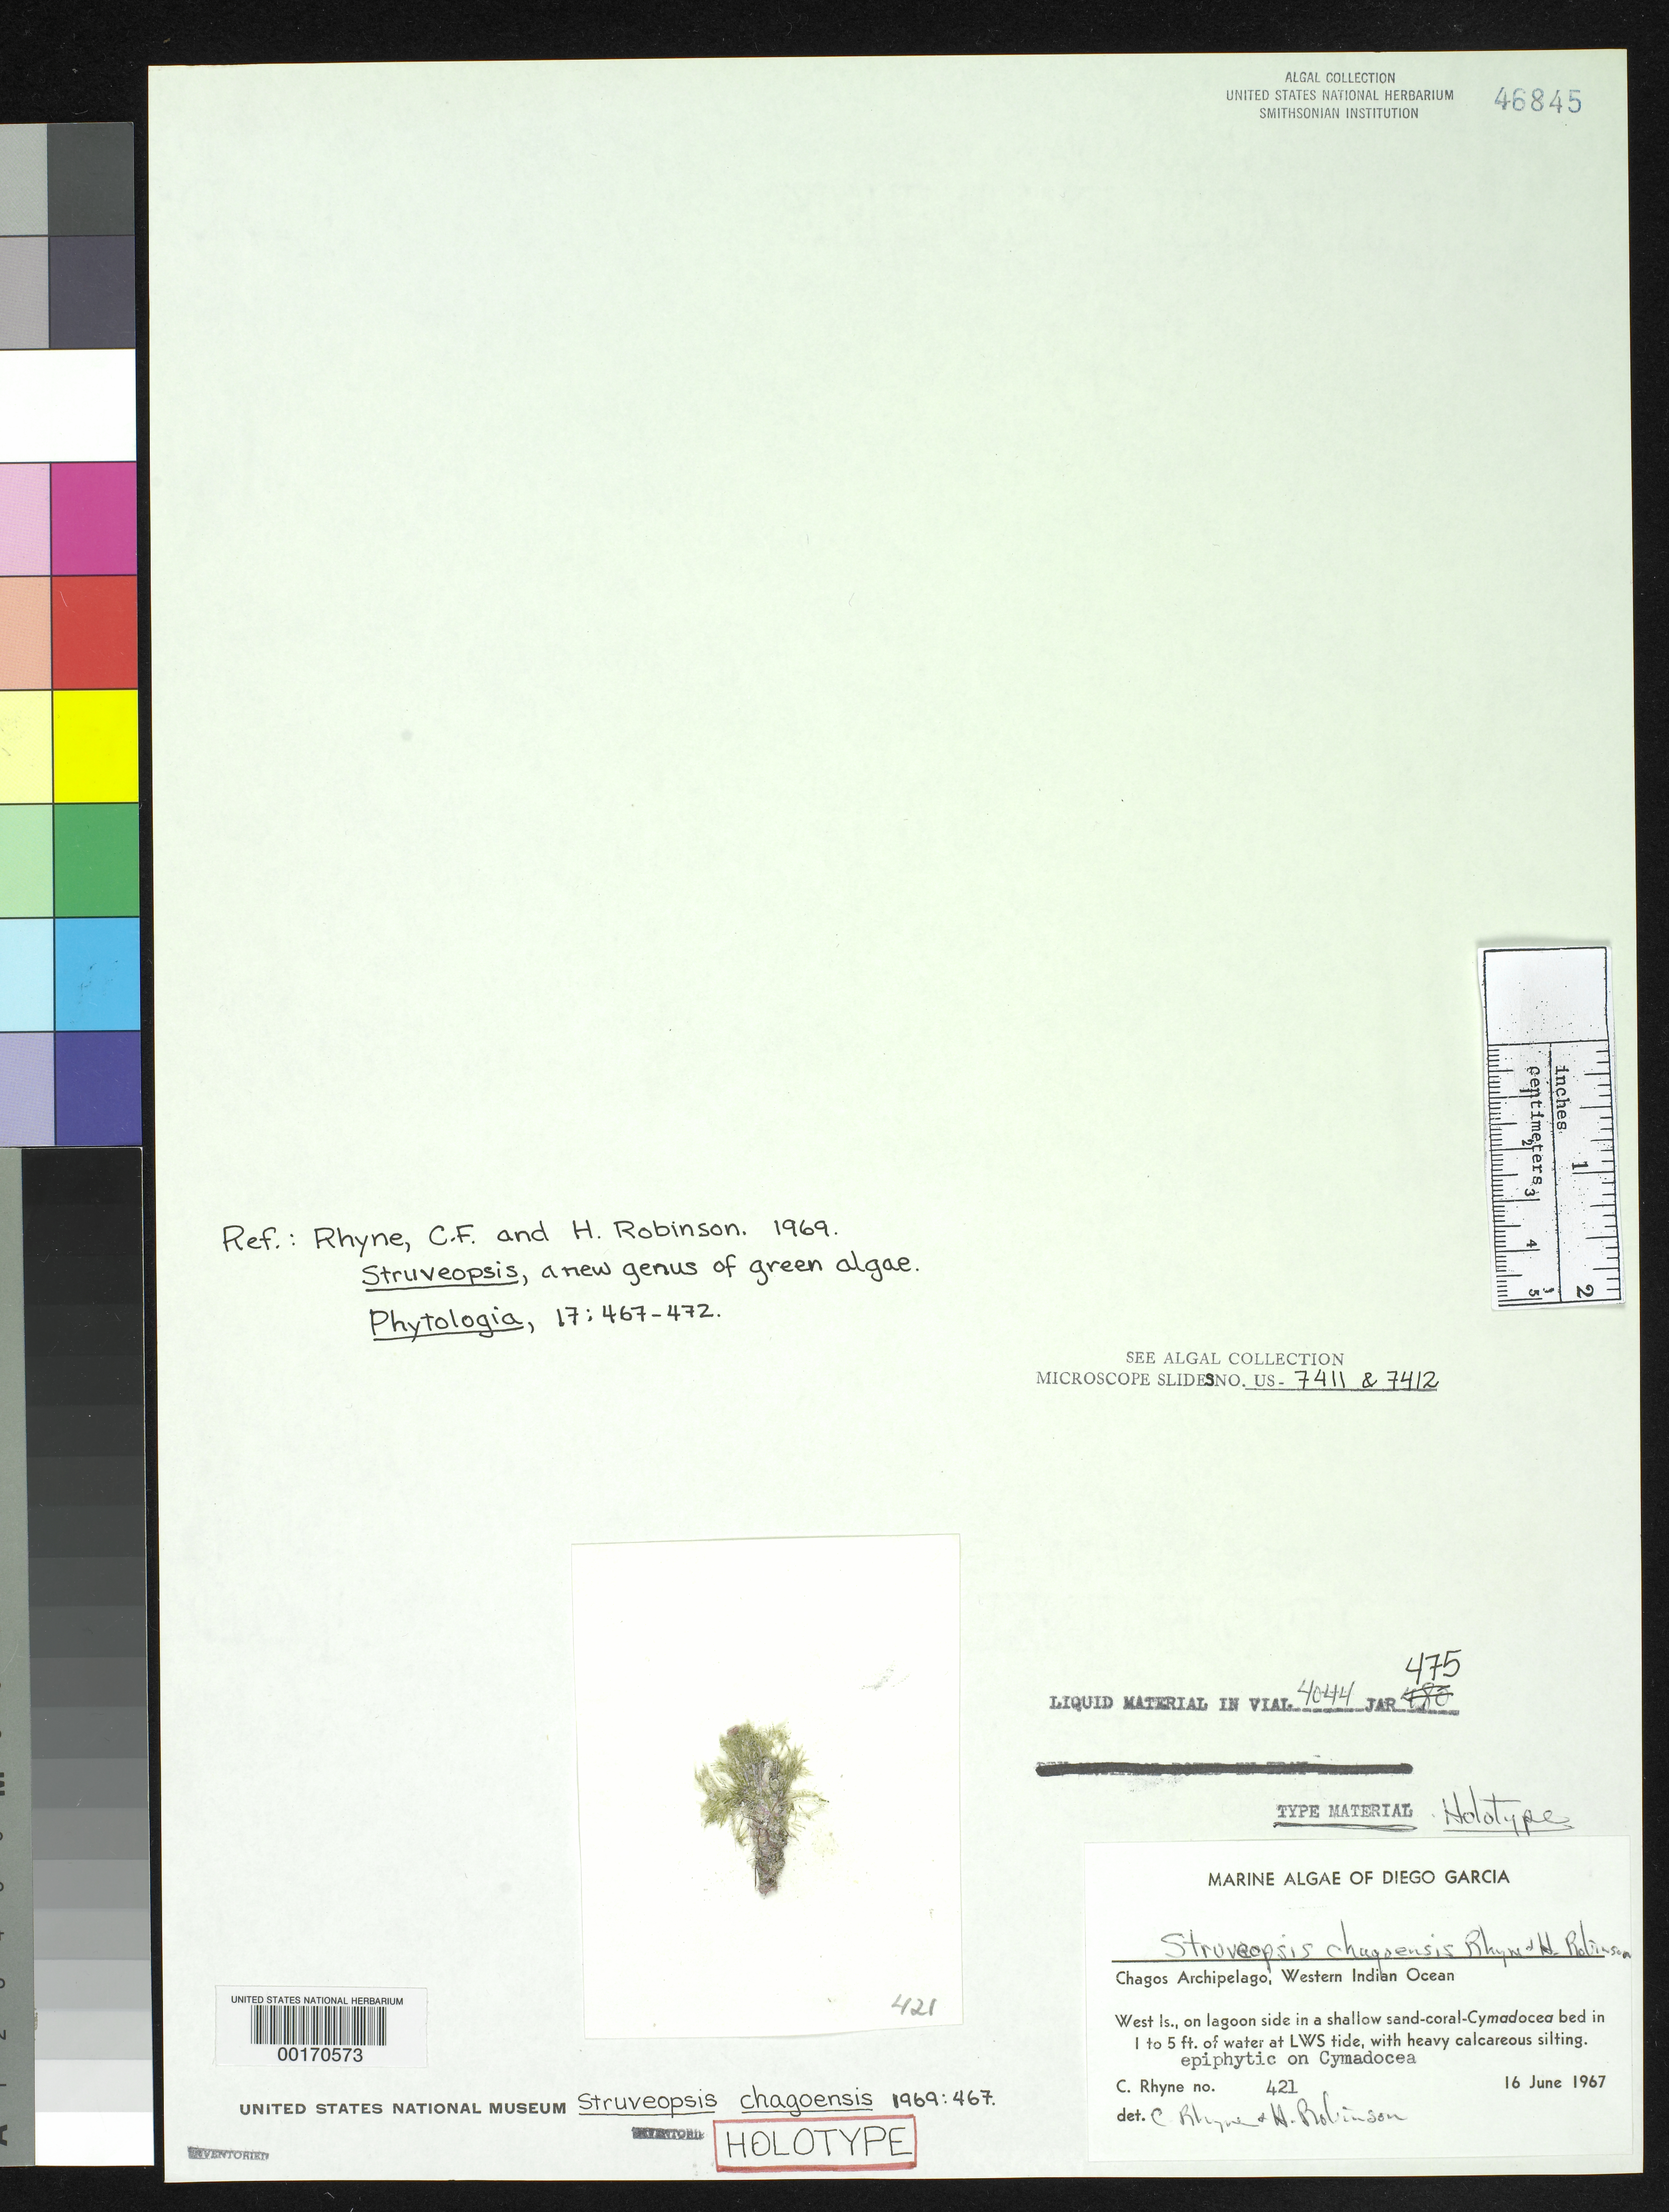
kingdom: Plantae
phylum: Chlorophyta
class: Ulvophyceae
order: Siphonocladales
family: Siphonocladaceae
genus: Struveopsis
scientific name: Struveopsis chagoensis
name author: Rhyne & H. Rob.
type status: Holotype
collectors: C. Rhyne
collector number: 421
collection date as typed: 16 Jun 1967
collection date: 1967-06-16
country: British Indian Ocean Territory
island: Diego Garcia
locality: West Island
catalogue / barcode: US 46845